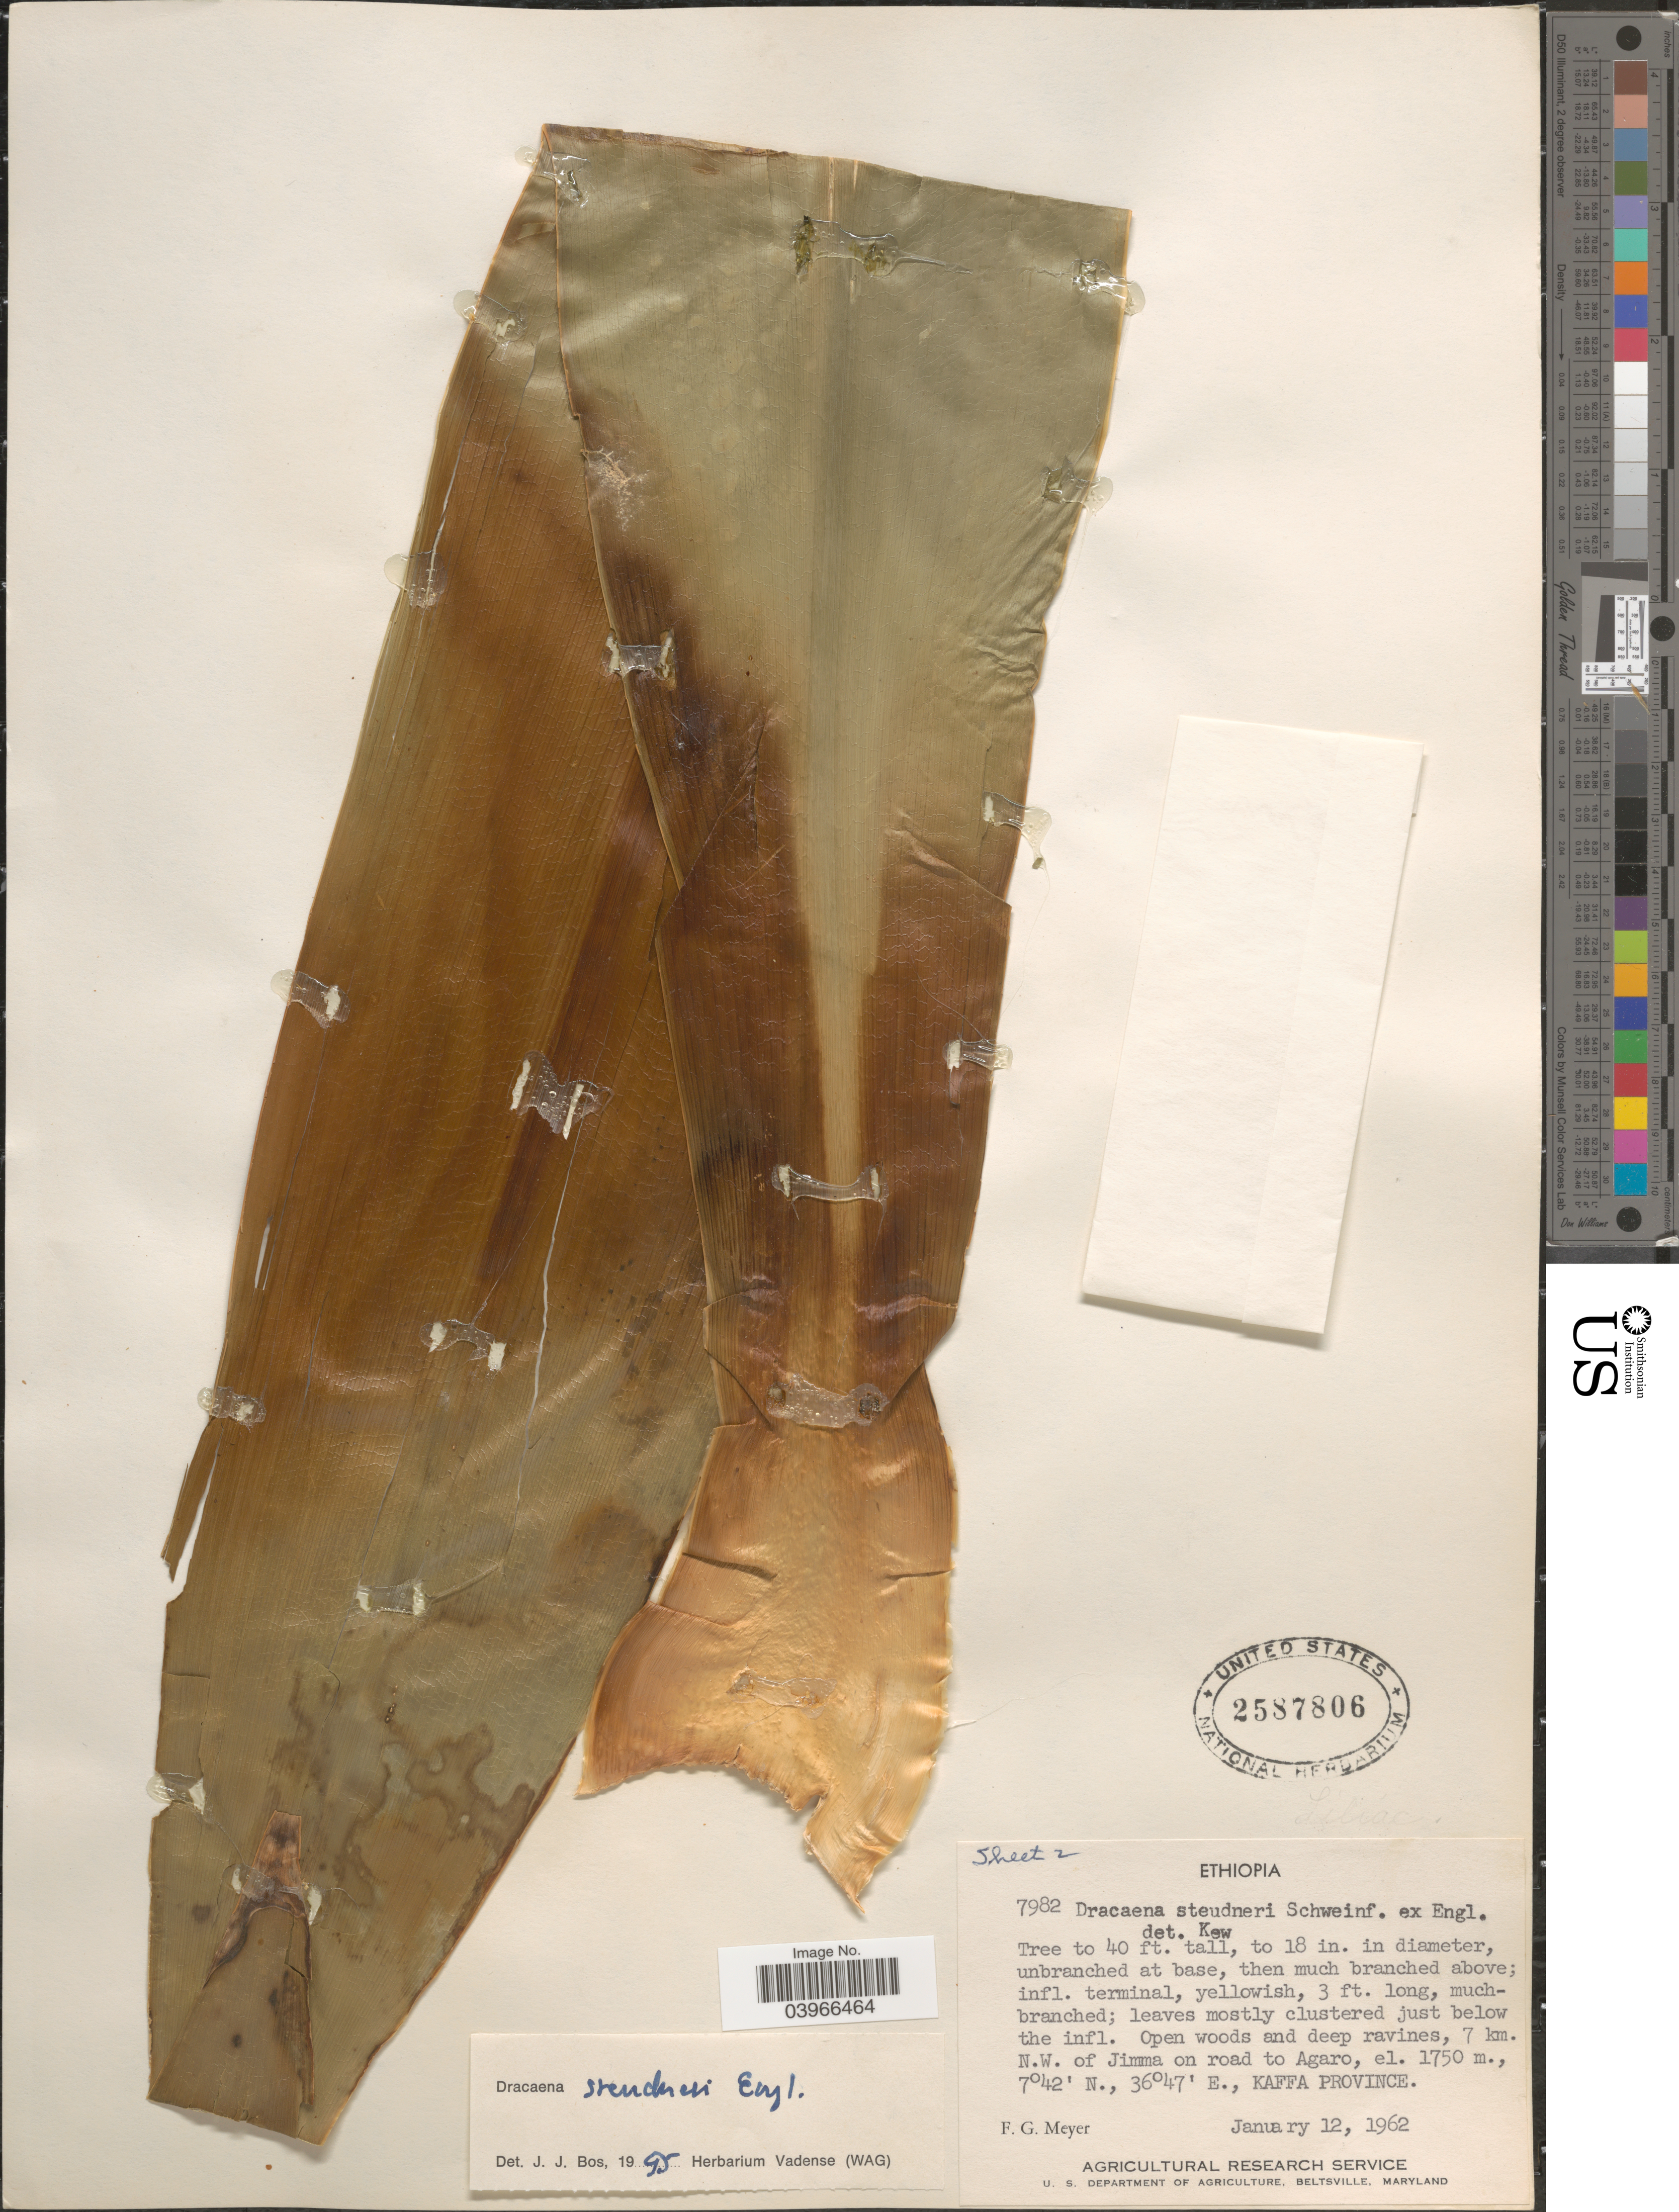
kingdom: Plantae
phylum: Tracheophyta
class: Liliopsida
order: Asparagales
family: Asparagaceae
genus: Dracaena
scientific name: Dracaena steudneri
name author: Engl.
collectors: F. G. Meyer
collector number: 7982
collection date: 1962-01-12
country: Ethiopia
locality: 7 km. N.W. of Jimma on road to Agaro, Kaffa Province.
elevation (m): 1750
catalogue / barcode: US 2587806